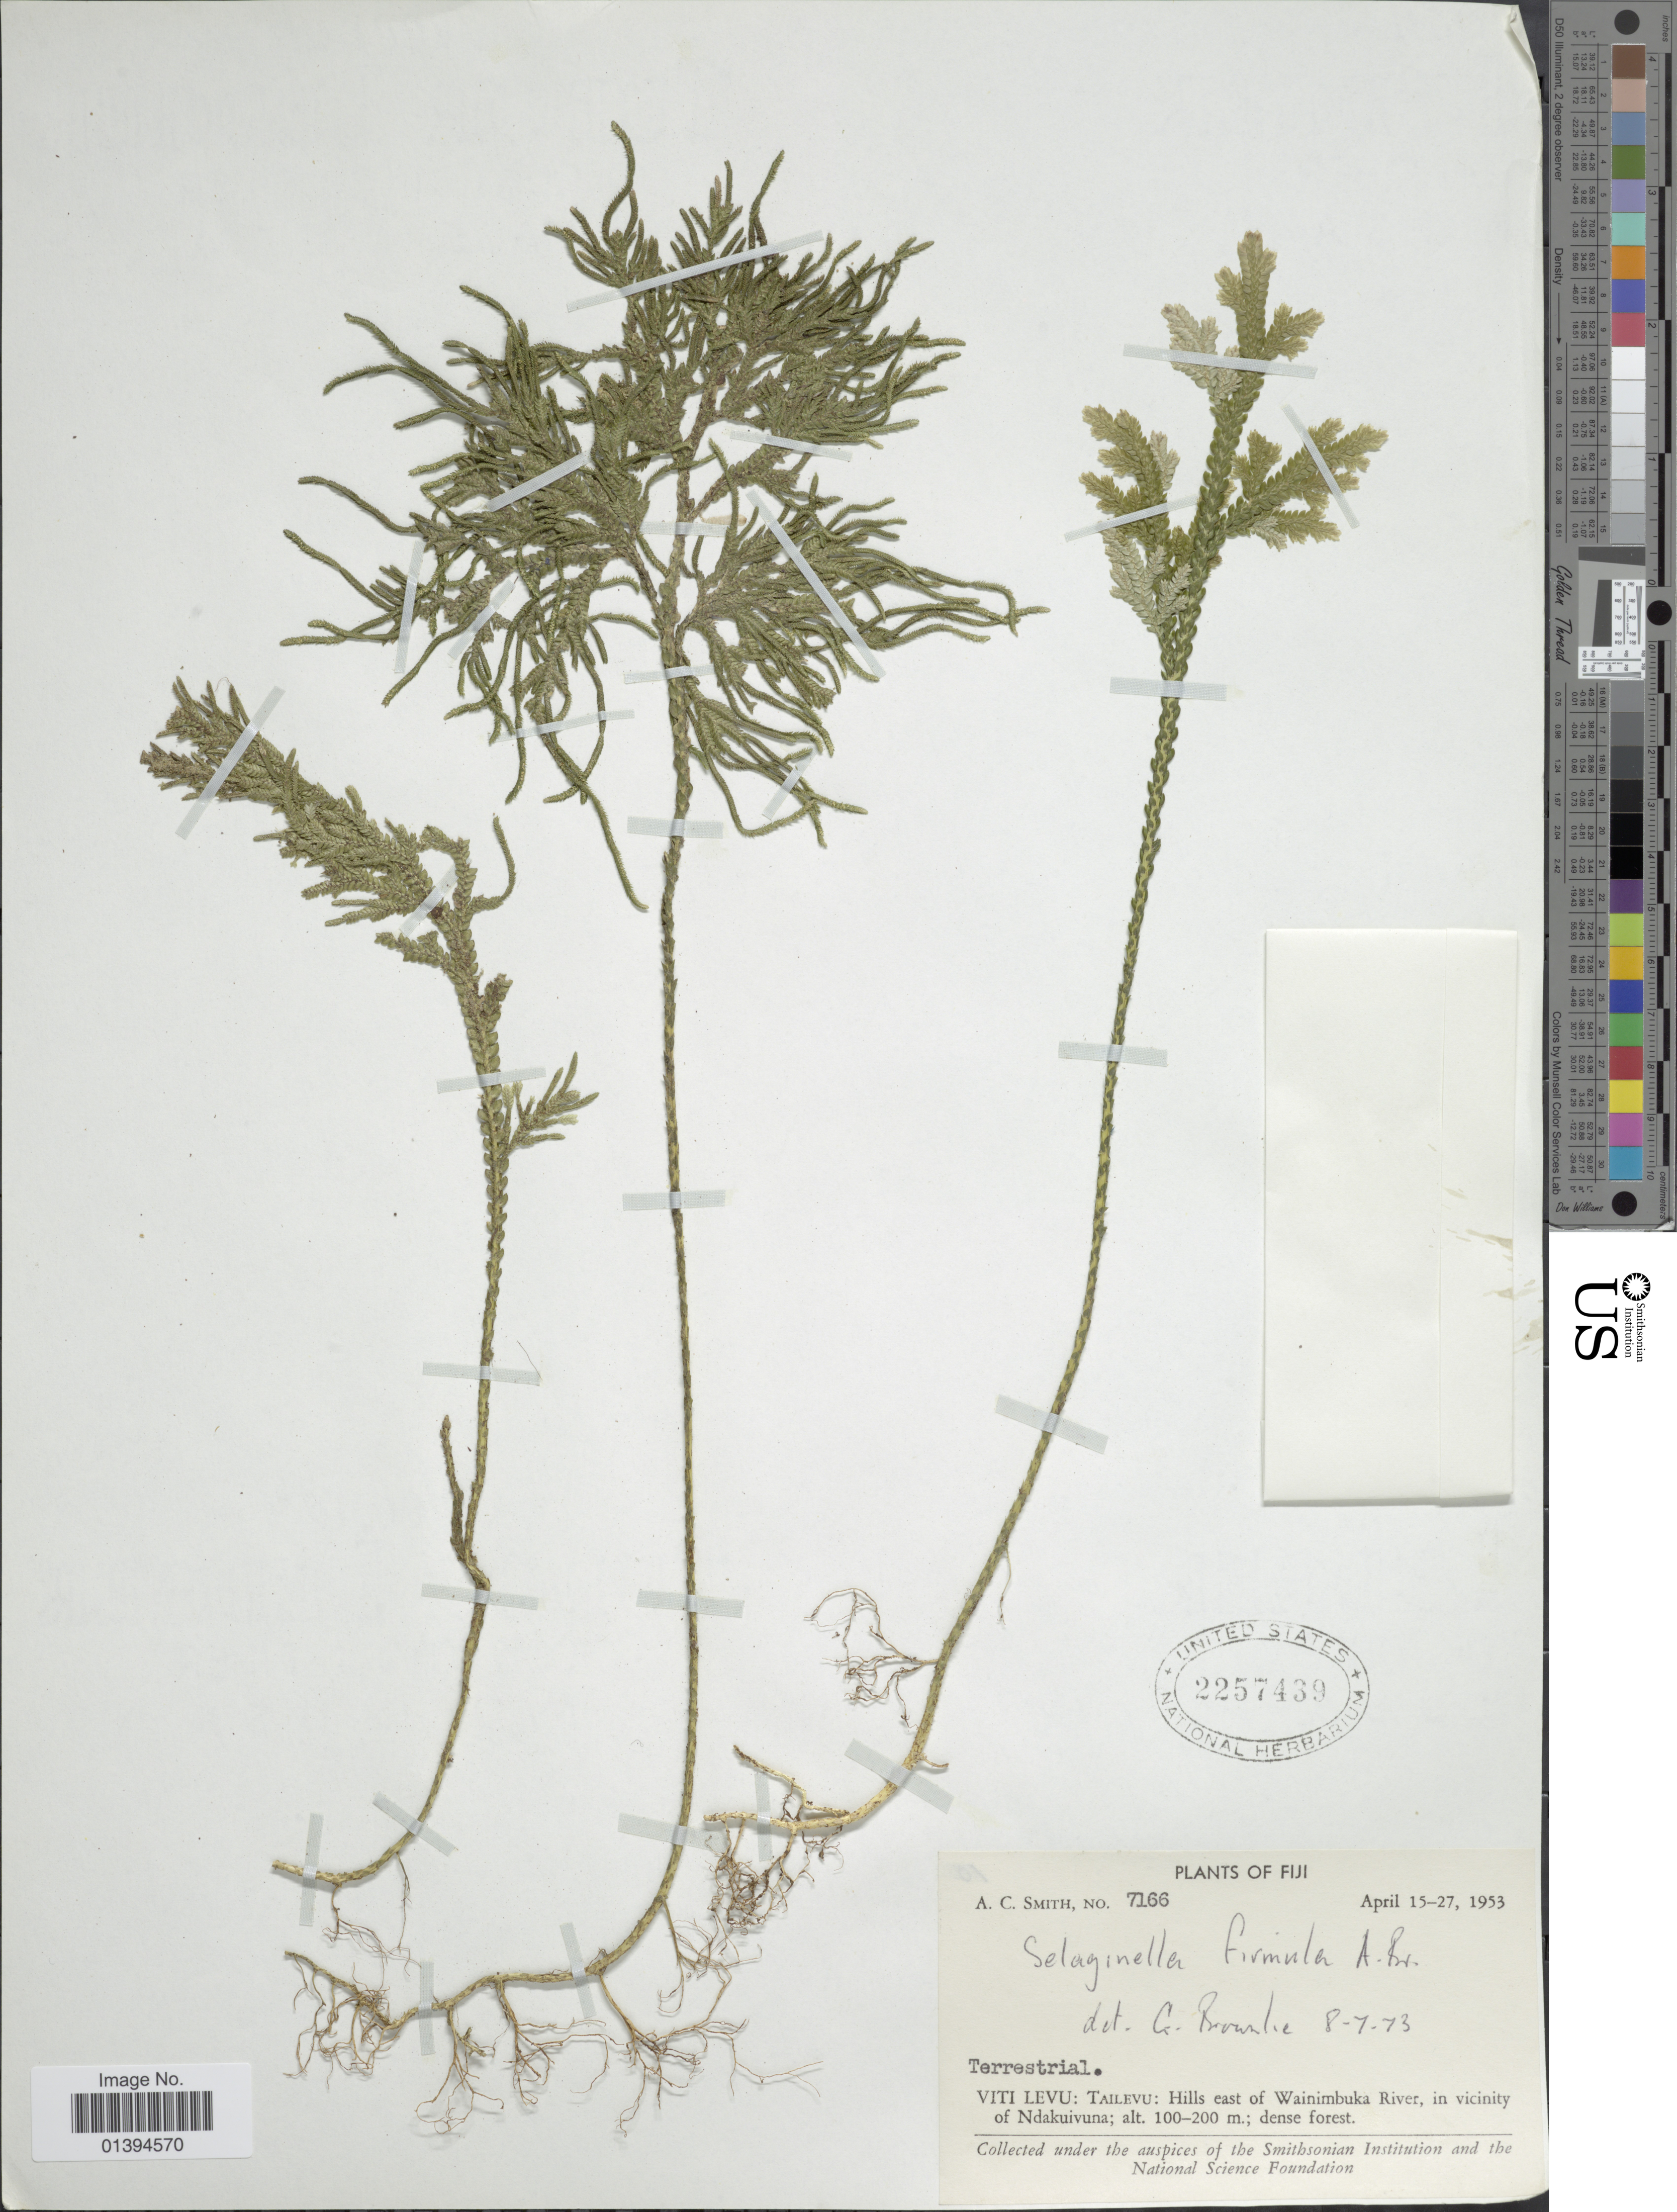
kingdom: Plantae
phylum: Tracheophyta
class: Lycopodiopsida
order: Selaginellales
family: Selaginellaceae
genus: Selaginella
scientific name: Selaginella firmula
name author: A. Br.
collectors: A. C. Smith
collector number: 7166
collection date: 1953-04-15/1953-04-27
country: Fiji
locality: Viti Levu: Tailevu: hills east of Wainimbuka River, in vicinity of Ndakuivuna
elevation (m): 100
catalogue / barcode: US 2257439